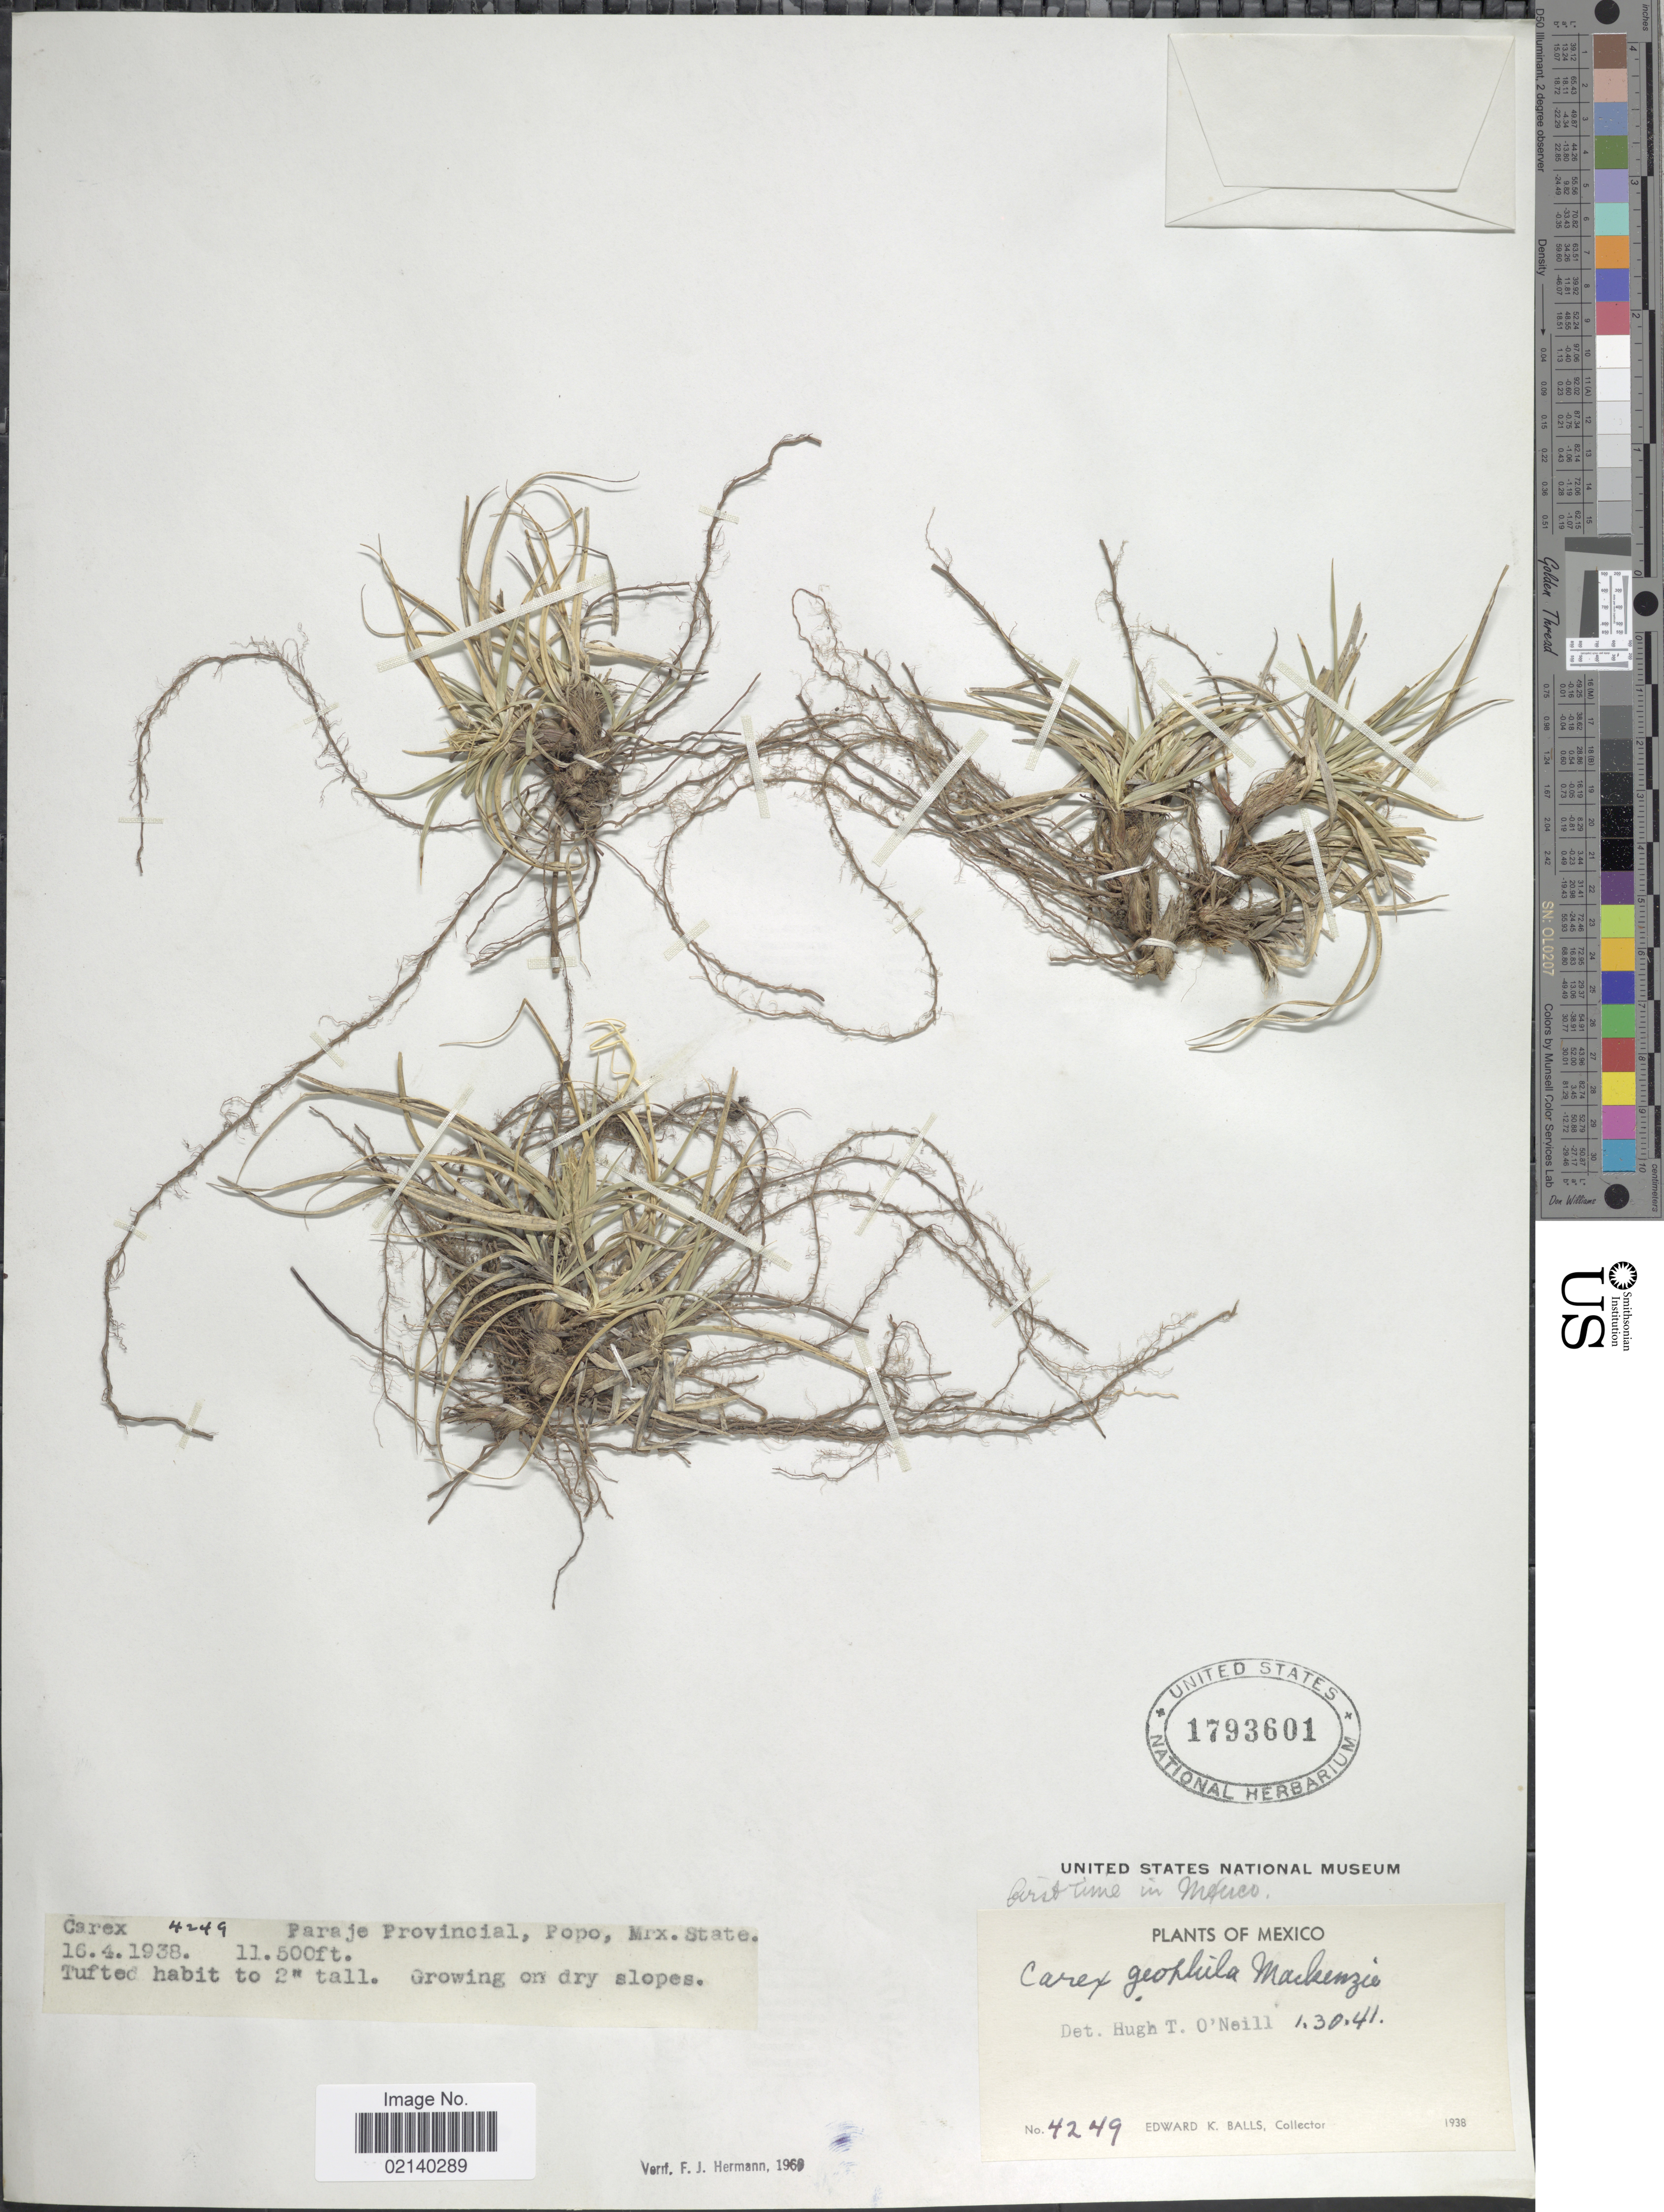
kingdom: Plantae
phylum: Tracheophyta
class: Liliopsida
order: Poales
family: Cyperaceae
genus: Carex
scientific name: Carex geophila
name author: Mack.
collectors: E. K. Balls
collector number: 4249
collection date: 1938-04-16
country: Mexico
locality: Paraje Provincial, Popo, Mrx. State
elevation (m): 3505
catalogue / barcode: US 1793601